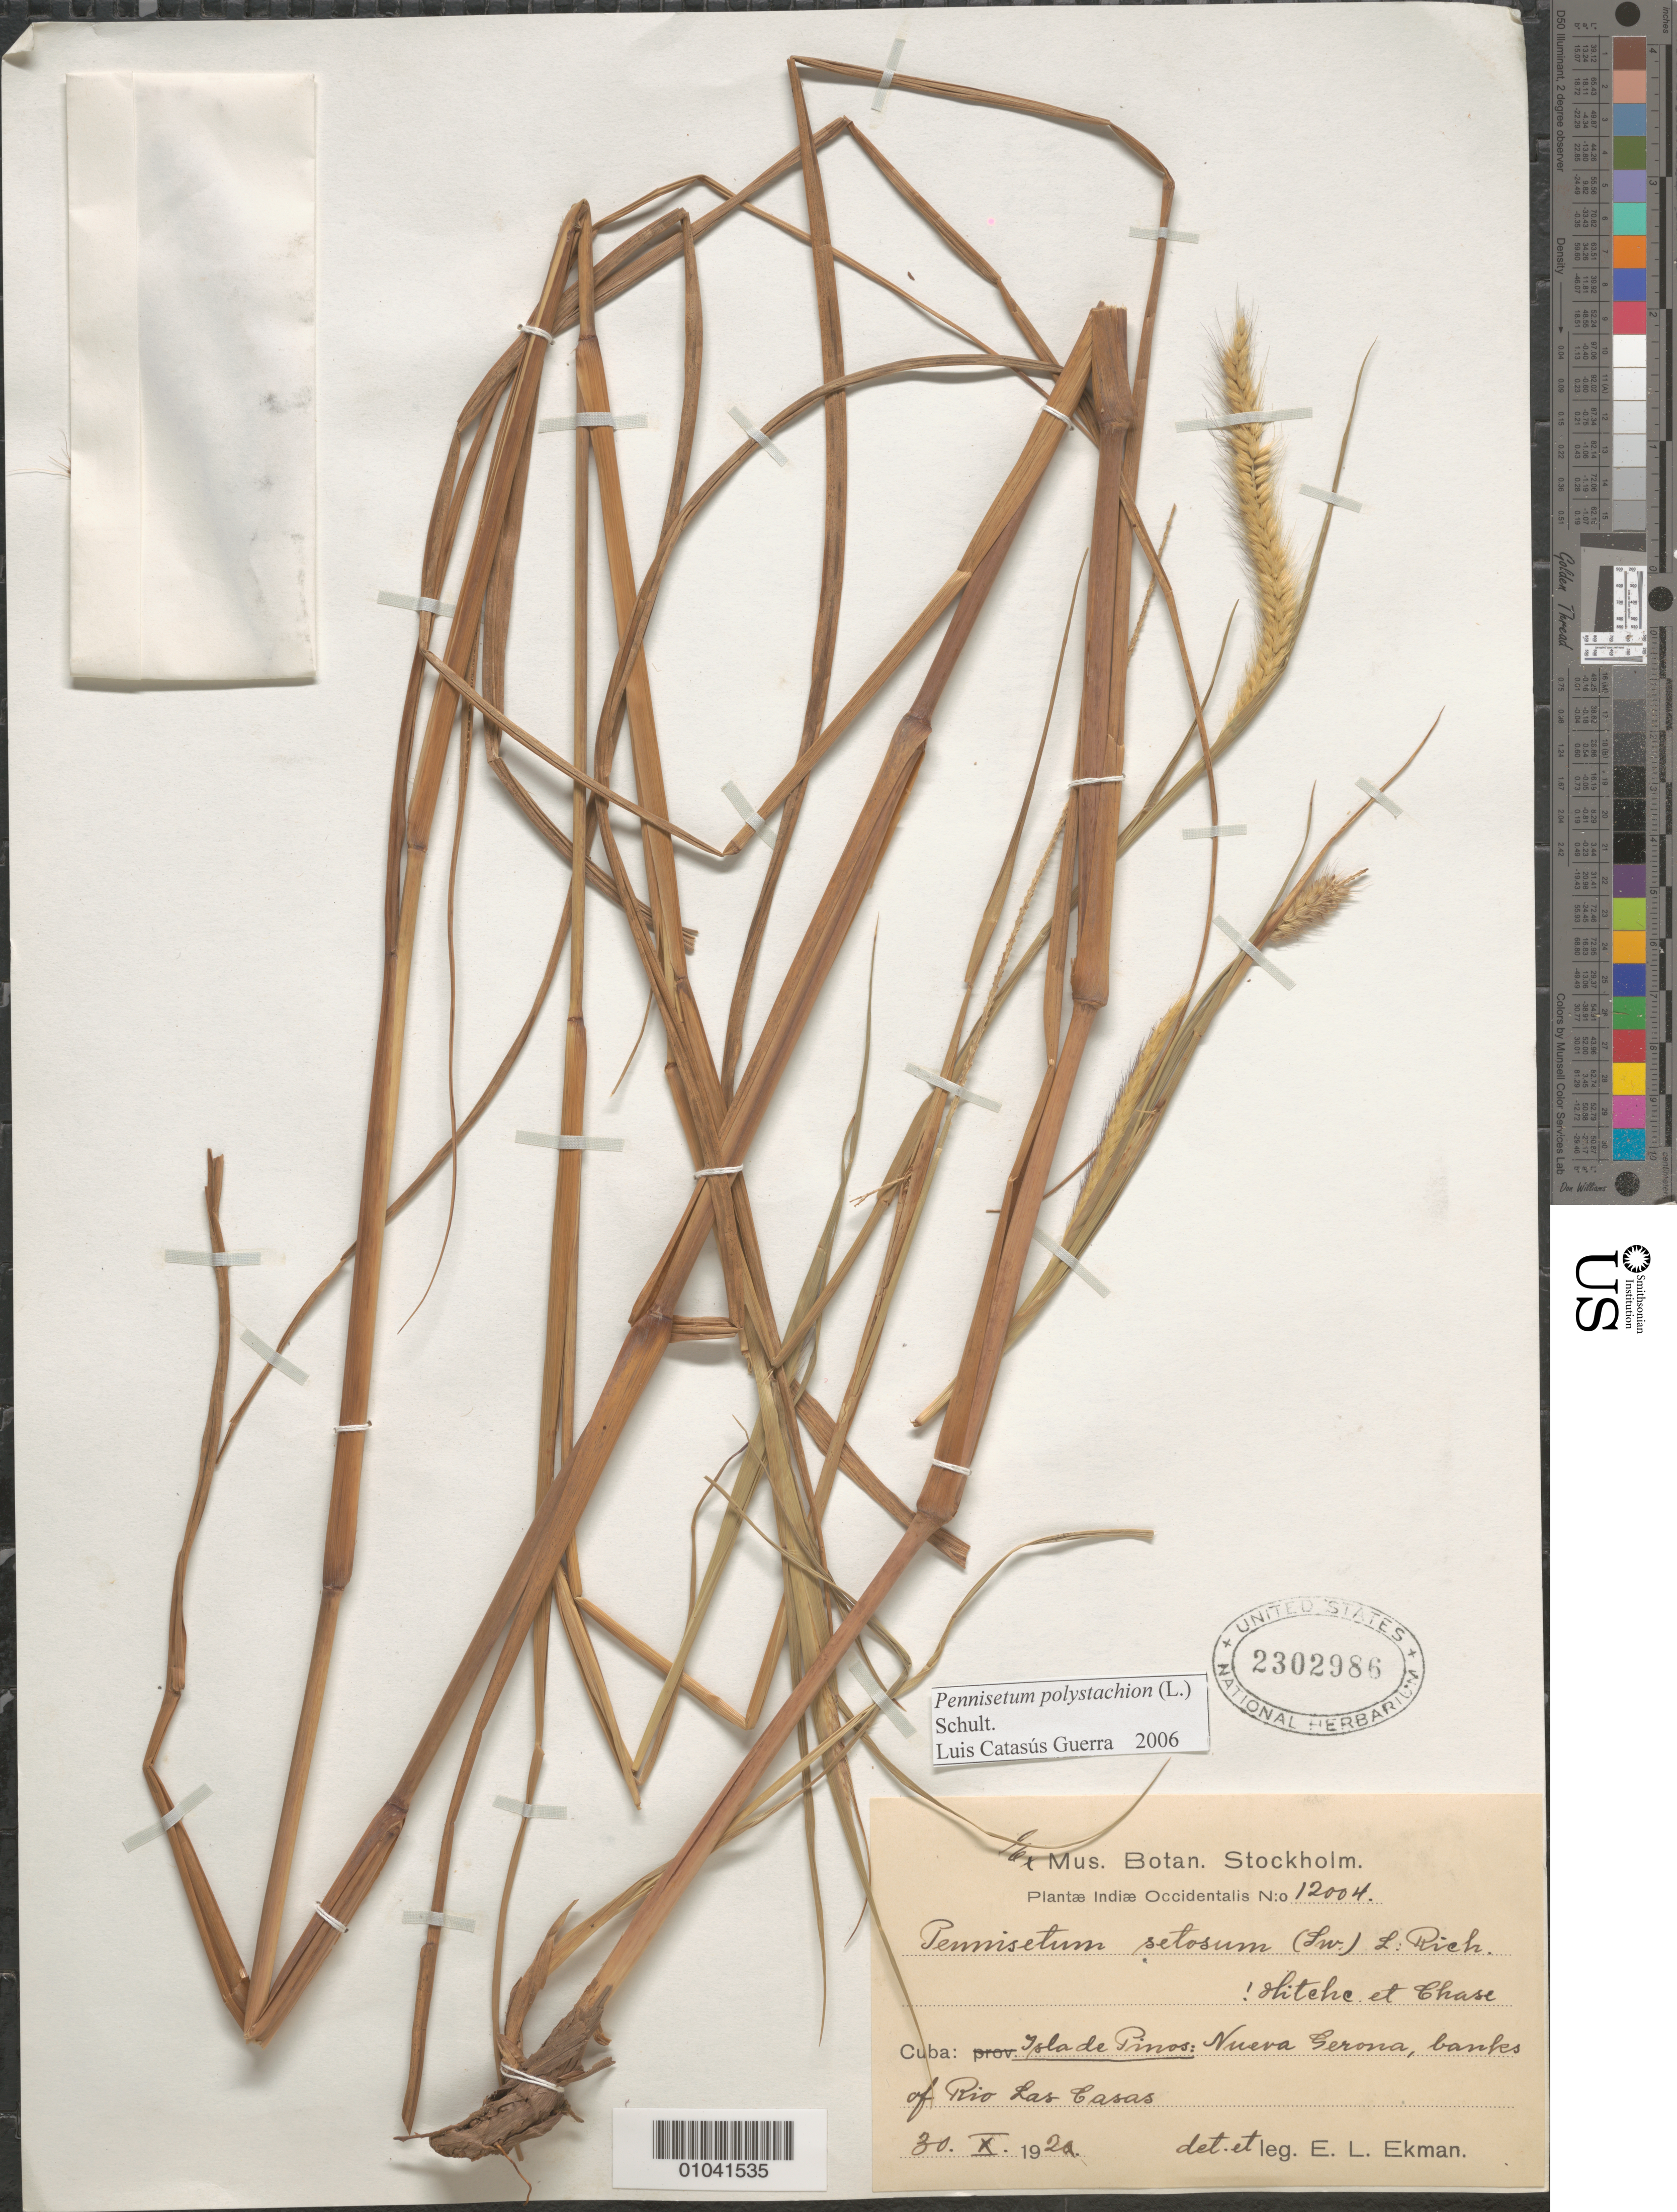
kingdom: Plantae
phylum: Tracheophyta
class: Liliopsida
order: Poales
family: Poaceae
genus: Pennisetum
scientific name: Pennisetum polystachion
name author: (L.) Schult.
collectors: E. L. Ekman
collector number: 12004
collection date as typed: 30 Oct 1920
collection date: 1920-10-30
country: Cuba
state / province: Isla de la Juventud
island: Isla de la Juventud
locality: Nueva Serona, banks of Rio Las Casas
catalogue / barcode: US 2302986